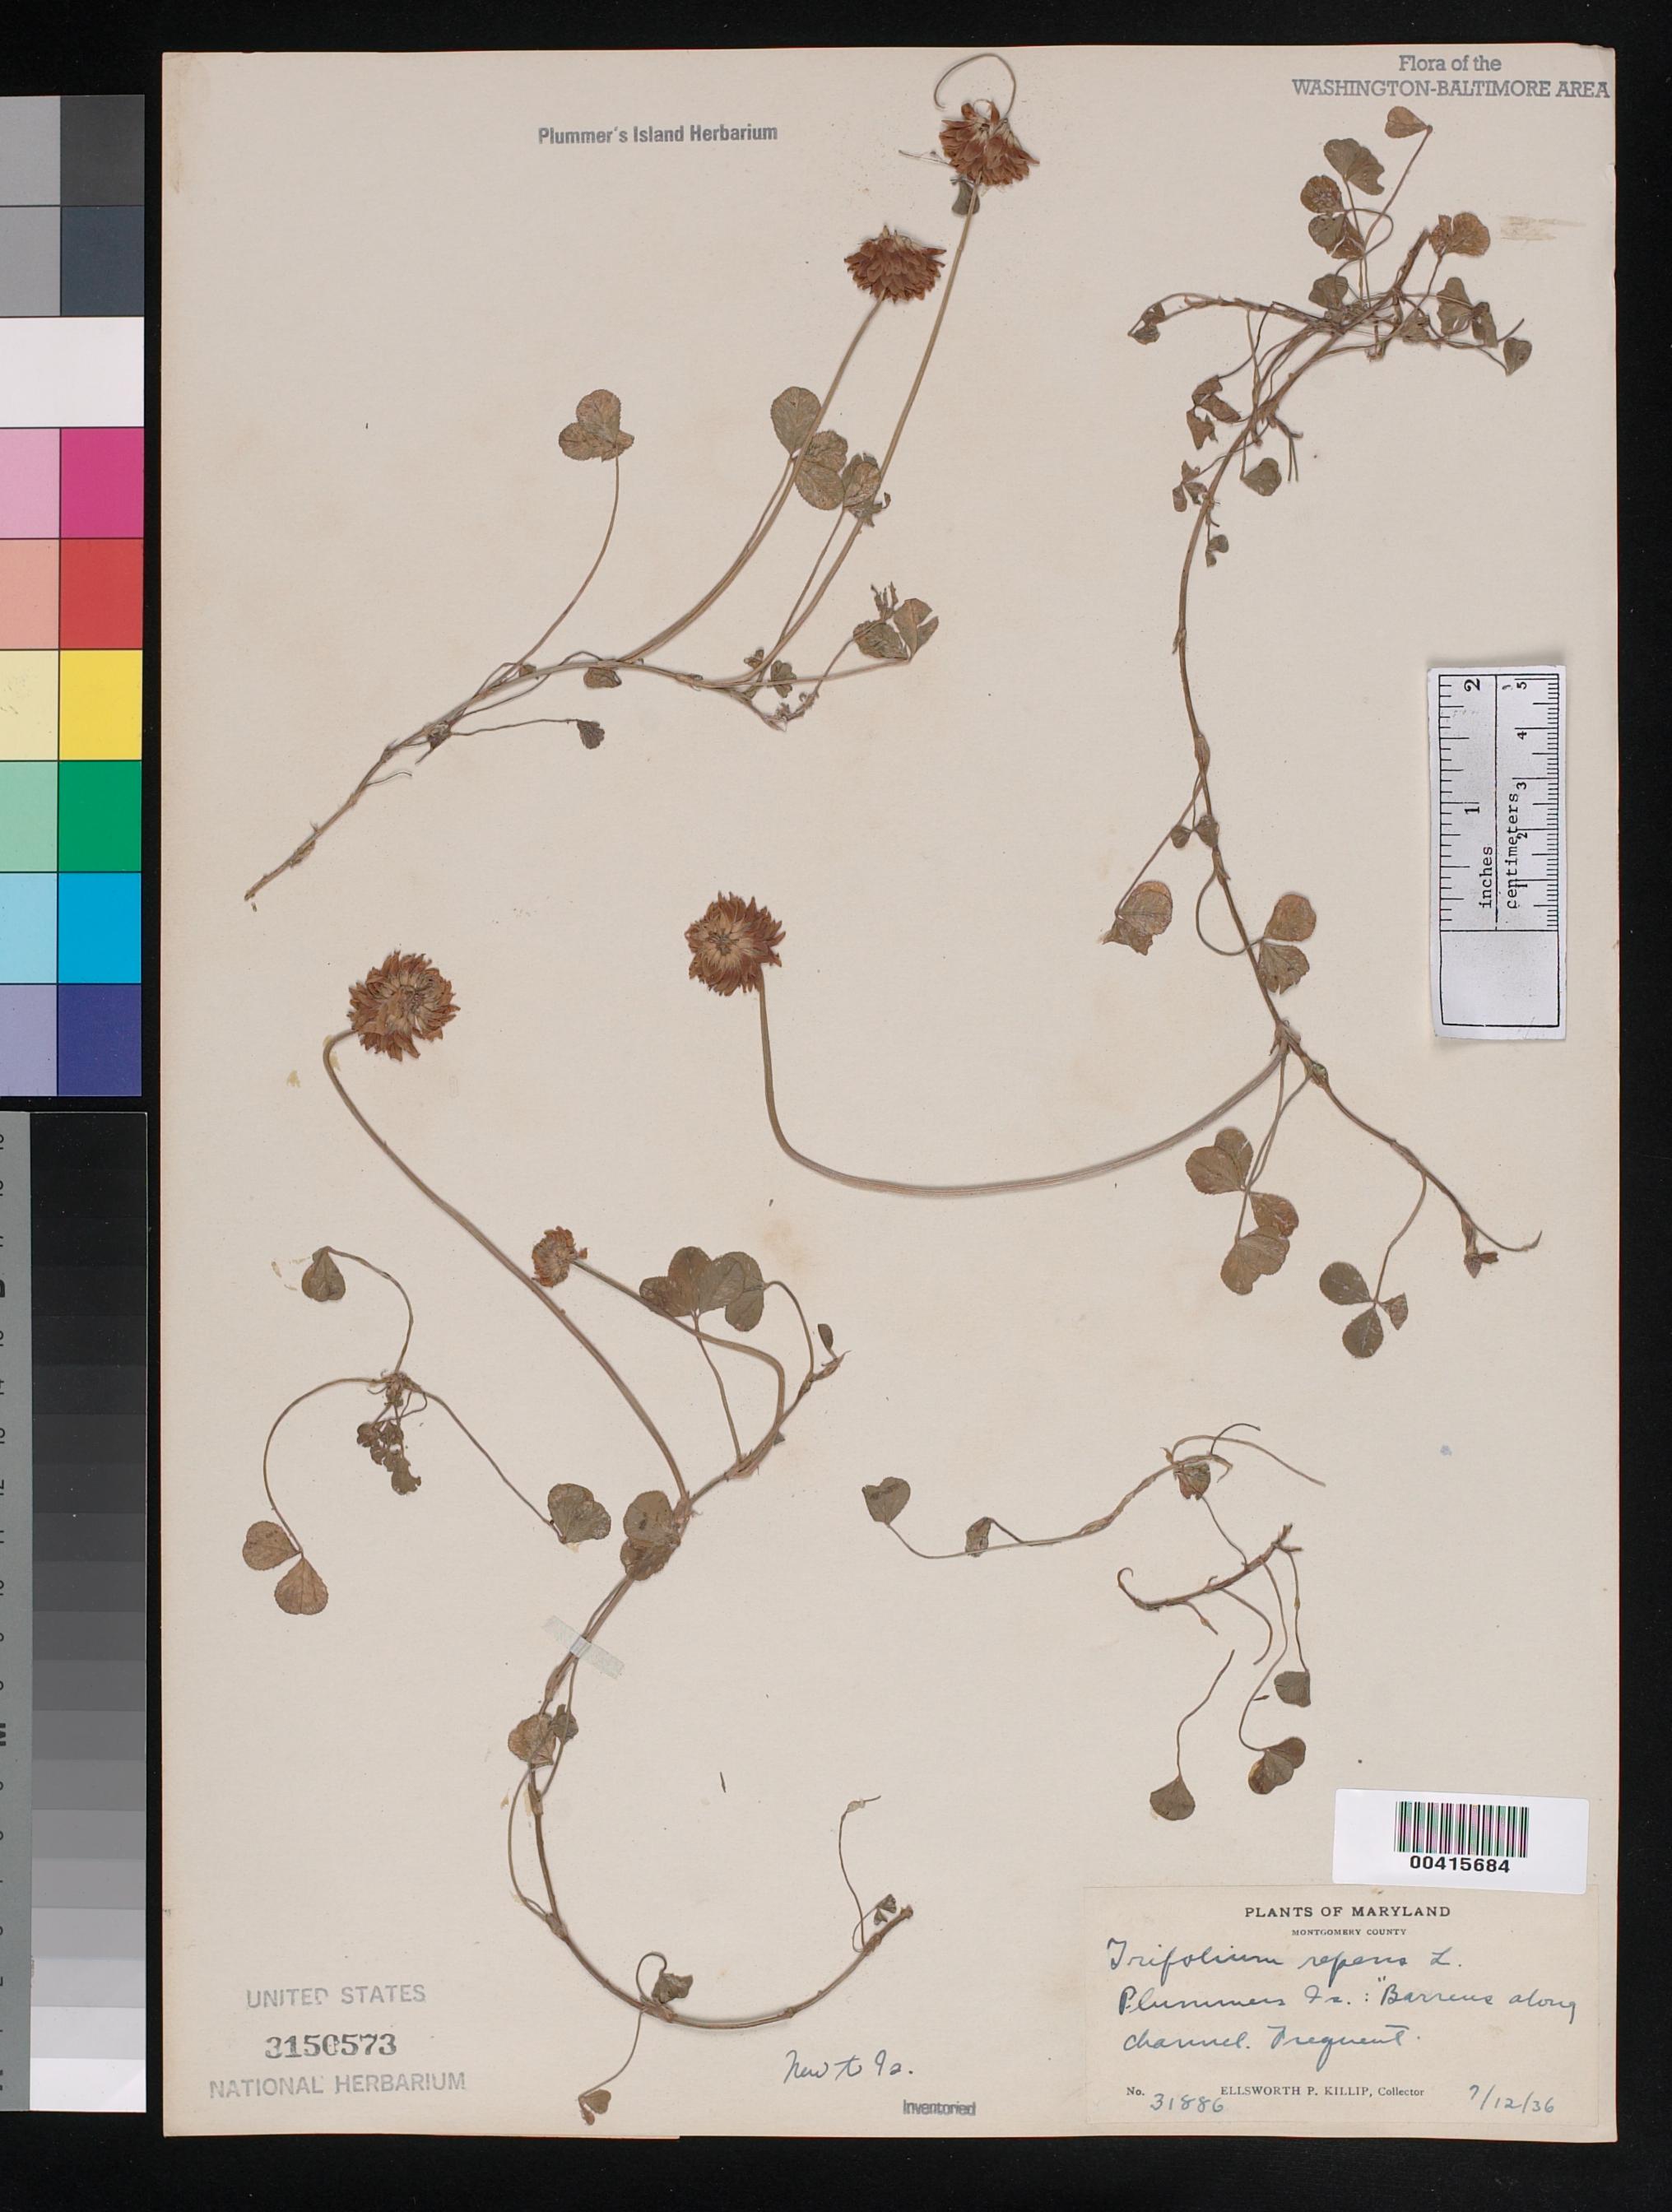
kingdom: Plantae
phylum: Tracheophyta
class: Magnoliopsida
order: Fabales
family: Fabaceae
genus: Trifolium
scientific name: Trifolium repens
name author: L.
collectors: E. P. Killip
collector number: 31886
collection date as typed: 12 Jul 1936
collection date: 1936-07-12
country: United States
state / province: Maryland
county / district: Montgomery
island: Plummers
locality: Plummer's Island; "barrens" along Channel C. & O. Canal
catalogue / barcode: US 3150573